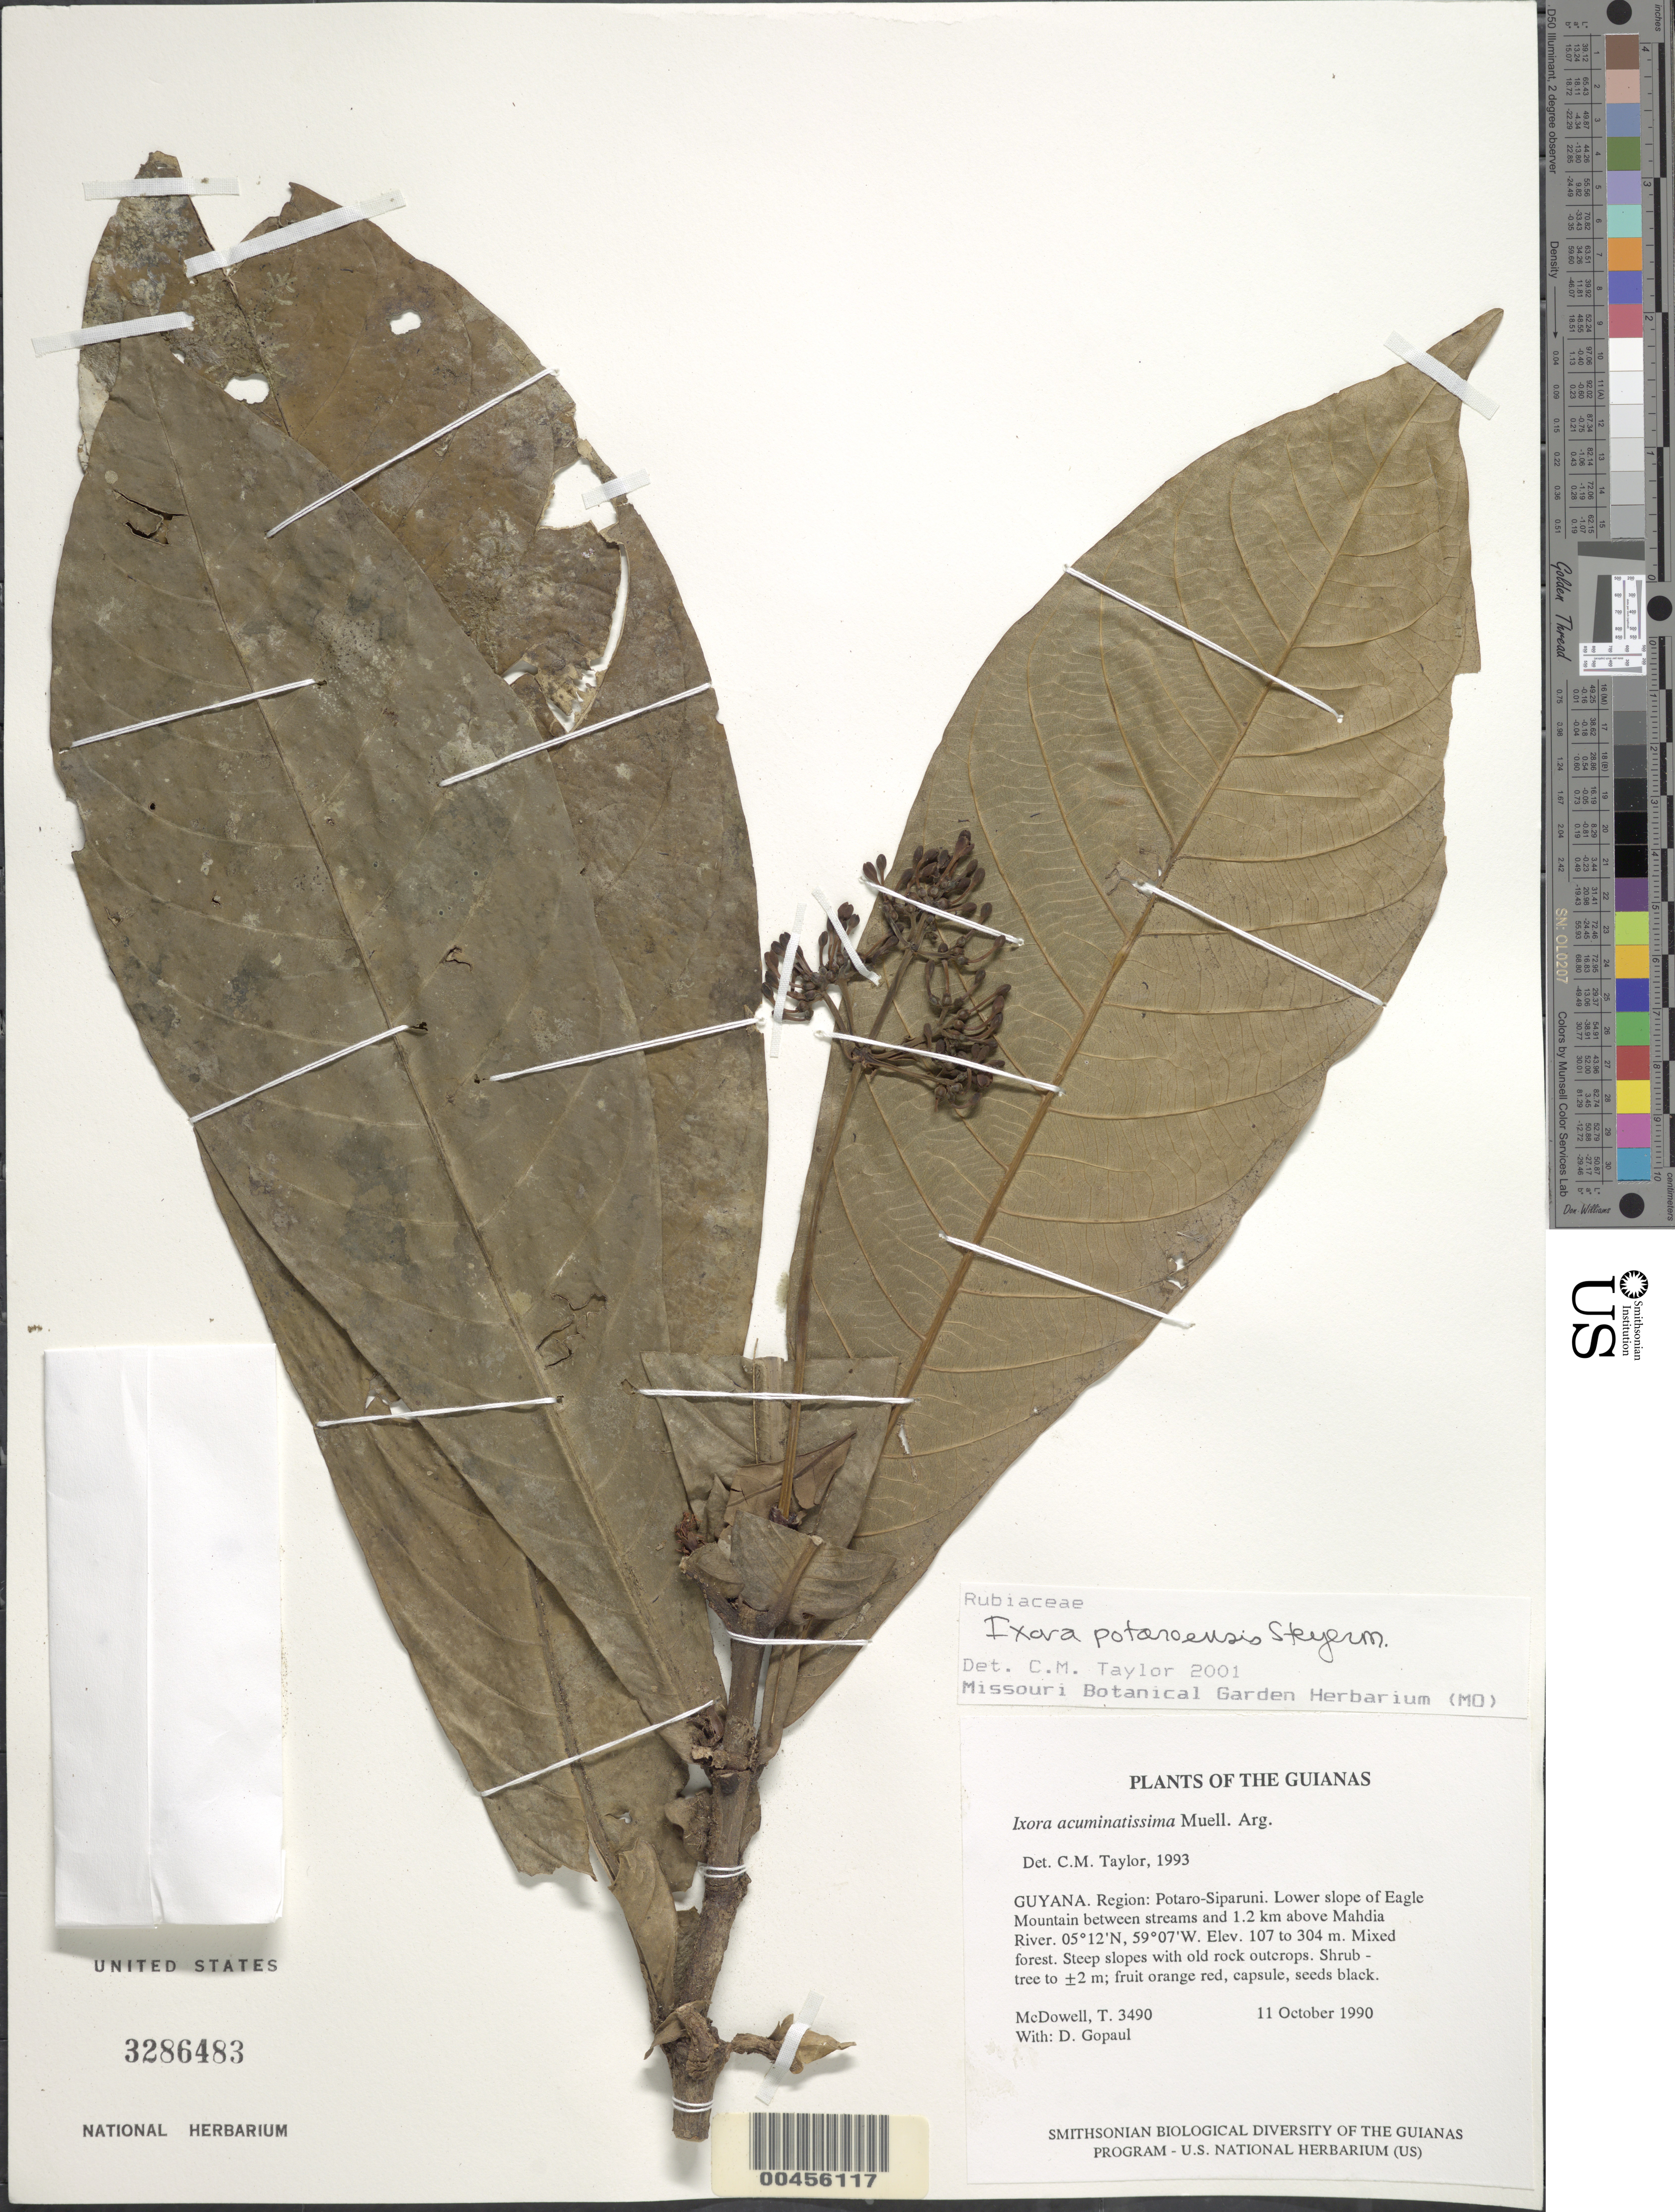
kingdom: Plantae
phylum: Tracheophyta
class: Magnoliopsida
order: Gentianales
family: Rubiaceae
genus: Ixora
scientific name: Ixora potaroensis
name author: Steyerm.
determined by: Taylor, Charlotte M.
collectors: T. McDowell & D. Gopaul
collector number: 3490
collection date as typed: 11 October 1990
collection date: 1990-10-11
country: Guyana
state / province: Potaro-Siparuni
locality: Lower slope of Eagle Mountain between streams and 1.2 km above Mahdia River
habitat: Mixed forest. Steep slopes with old rock outcrops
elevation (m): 107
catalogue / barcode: US 3286483